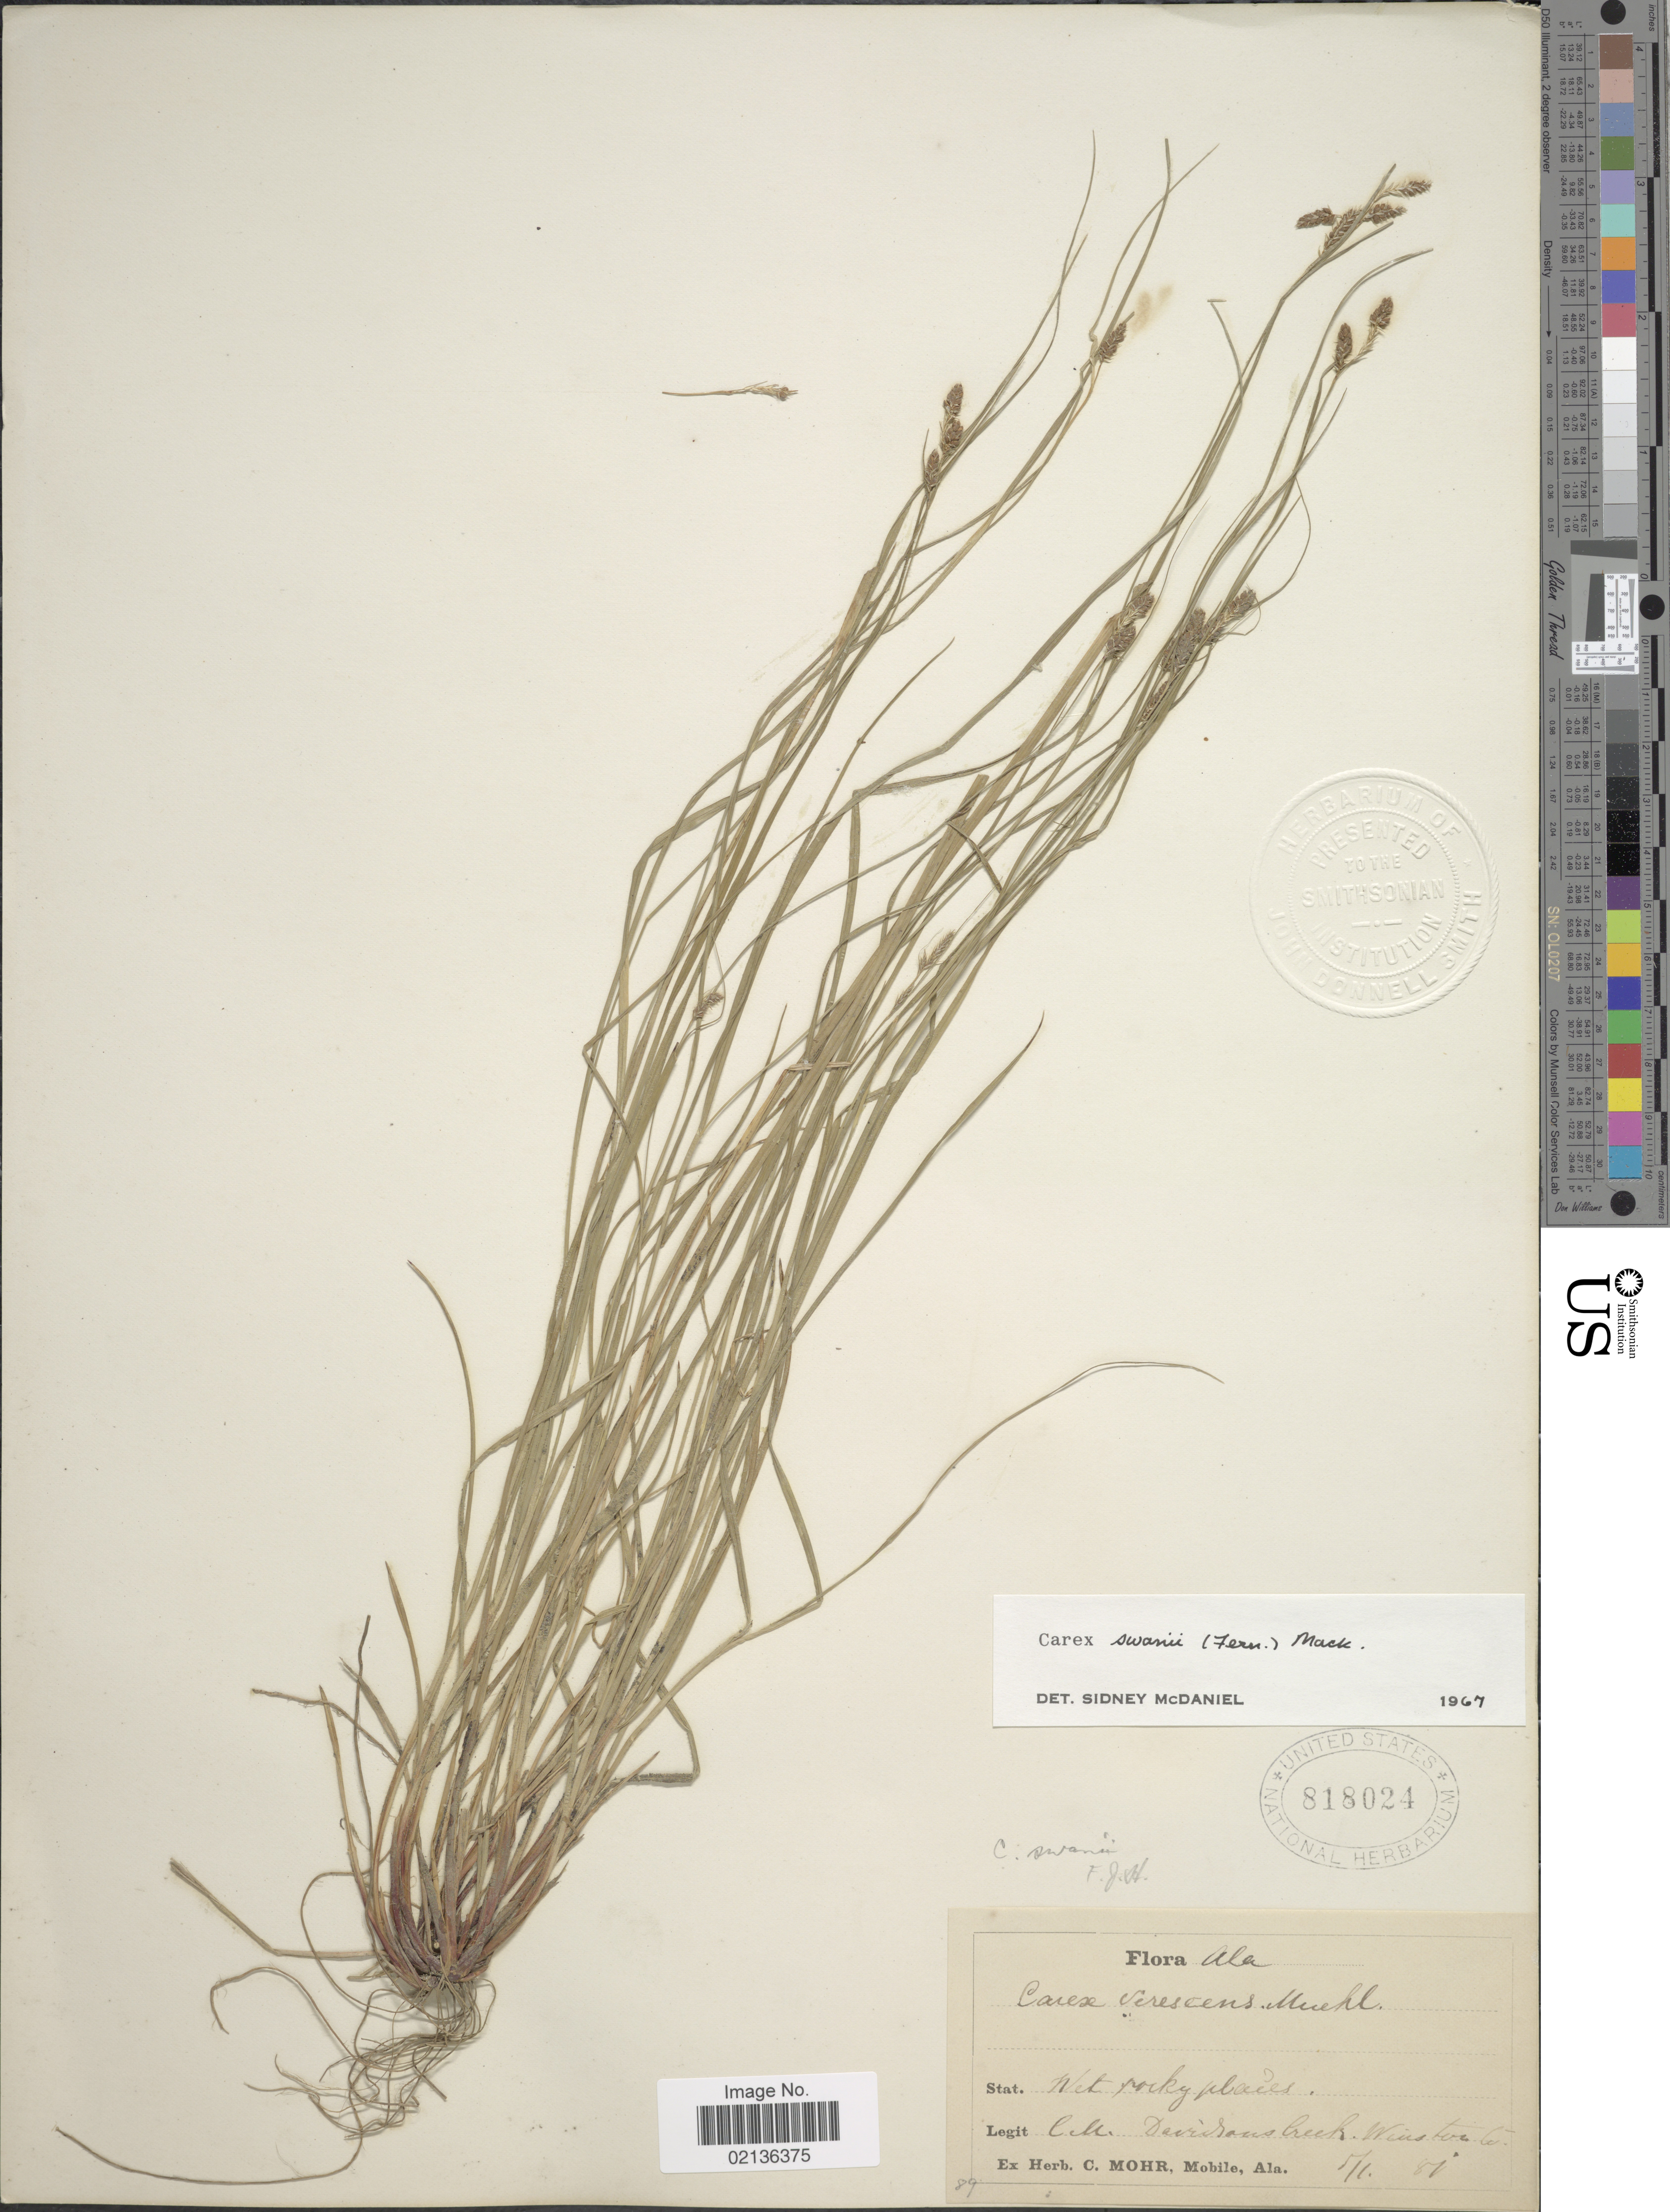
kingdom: Plantae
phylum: Tracheophyta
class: Liliopsida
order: Poales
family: Cyperaceae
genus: Carex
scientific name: Carex swanii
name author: (Fernald) Mack.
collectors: C. T. Mohr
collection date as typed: Transcribed d/m/y: 5/6/81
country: United States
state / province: Alabama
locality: Davidson Creek, Winston Co.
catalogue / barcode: US 818024